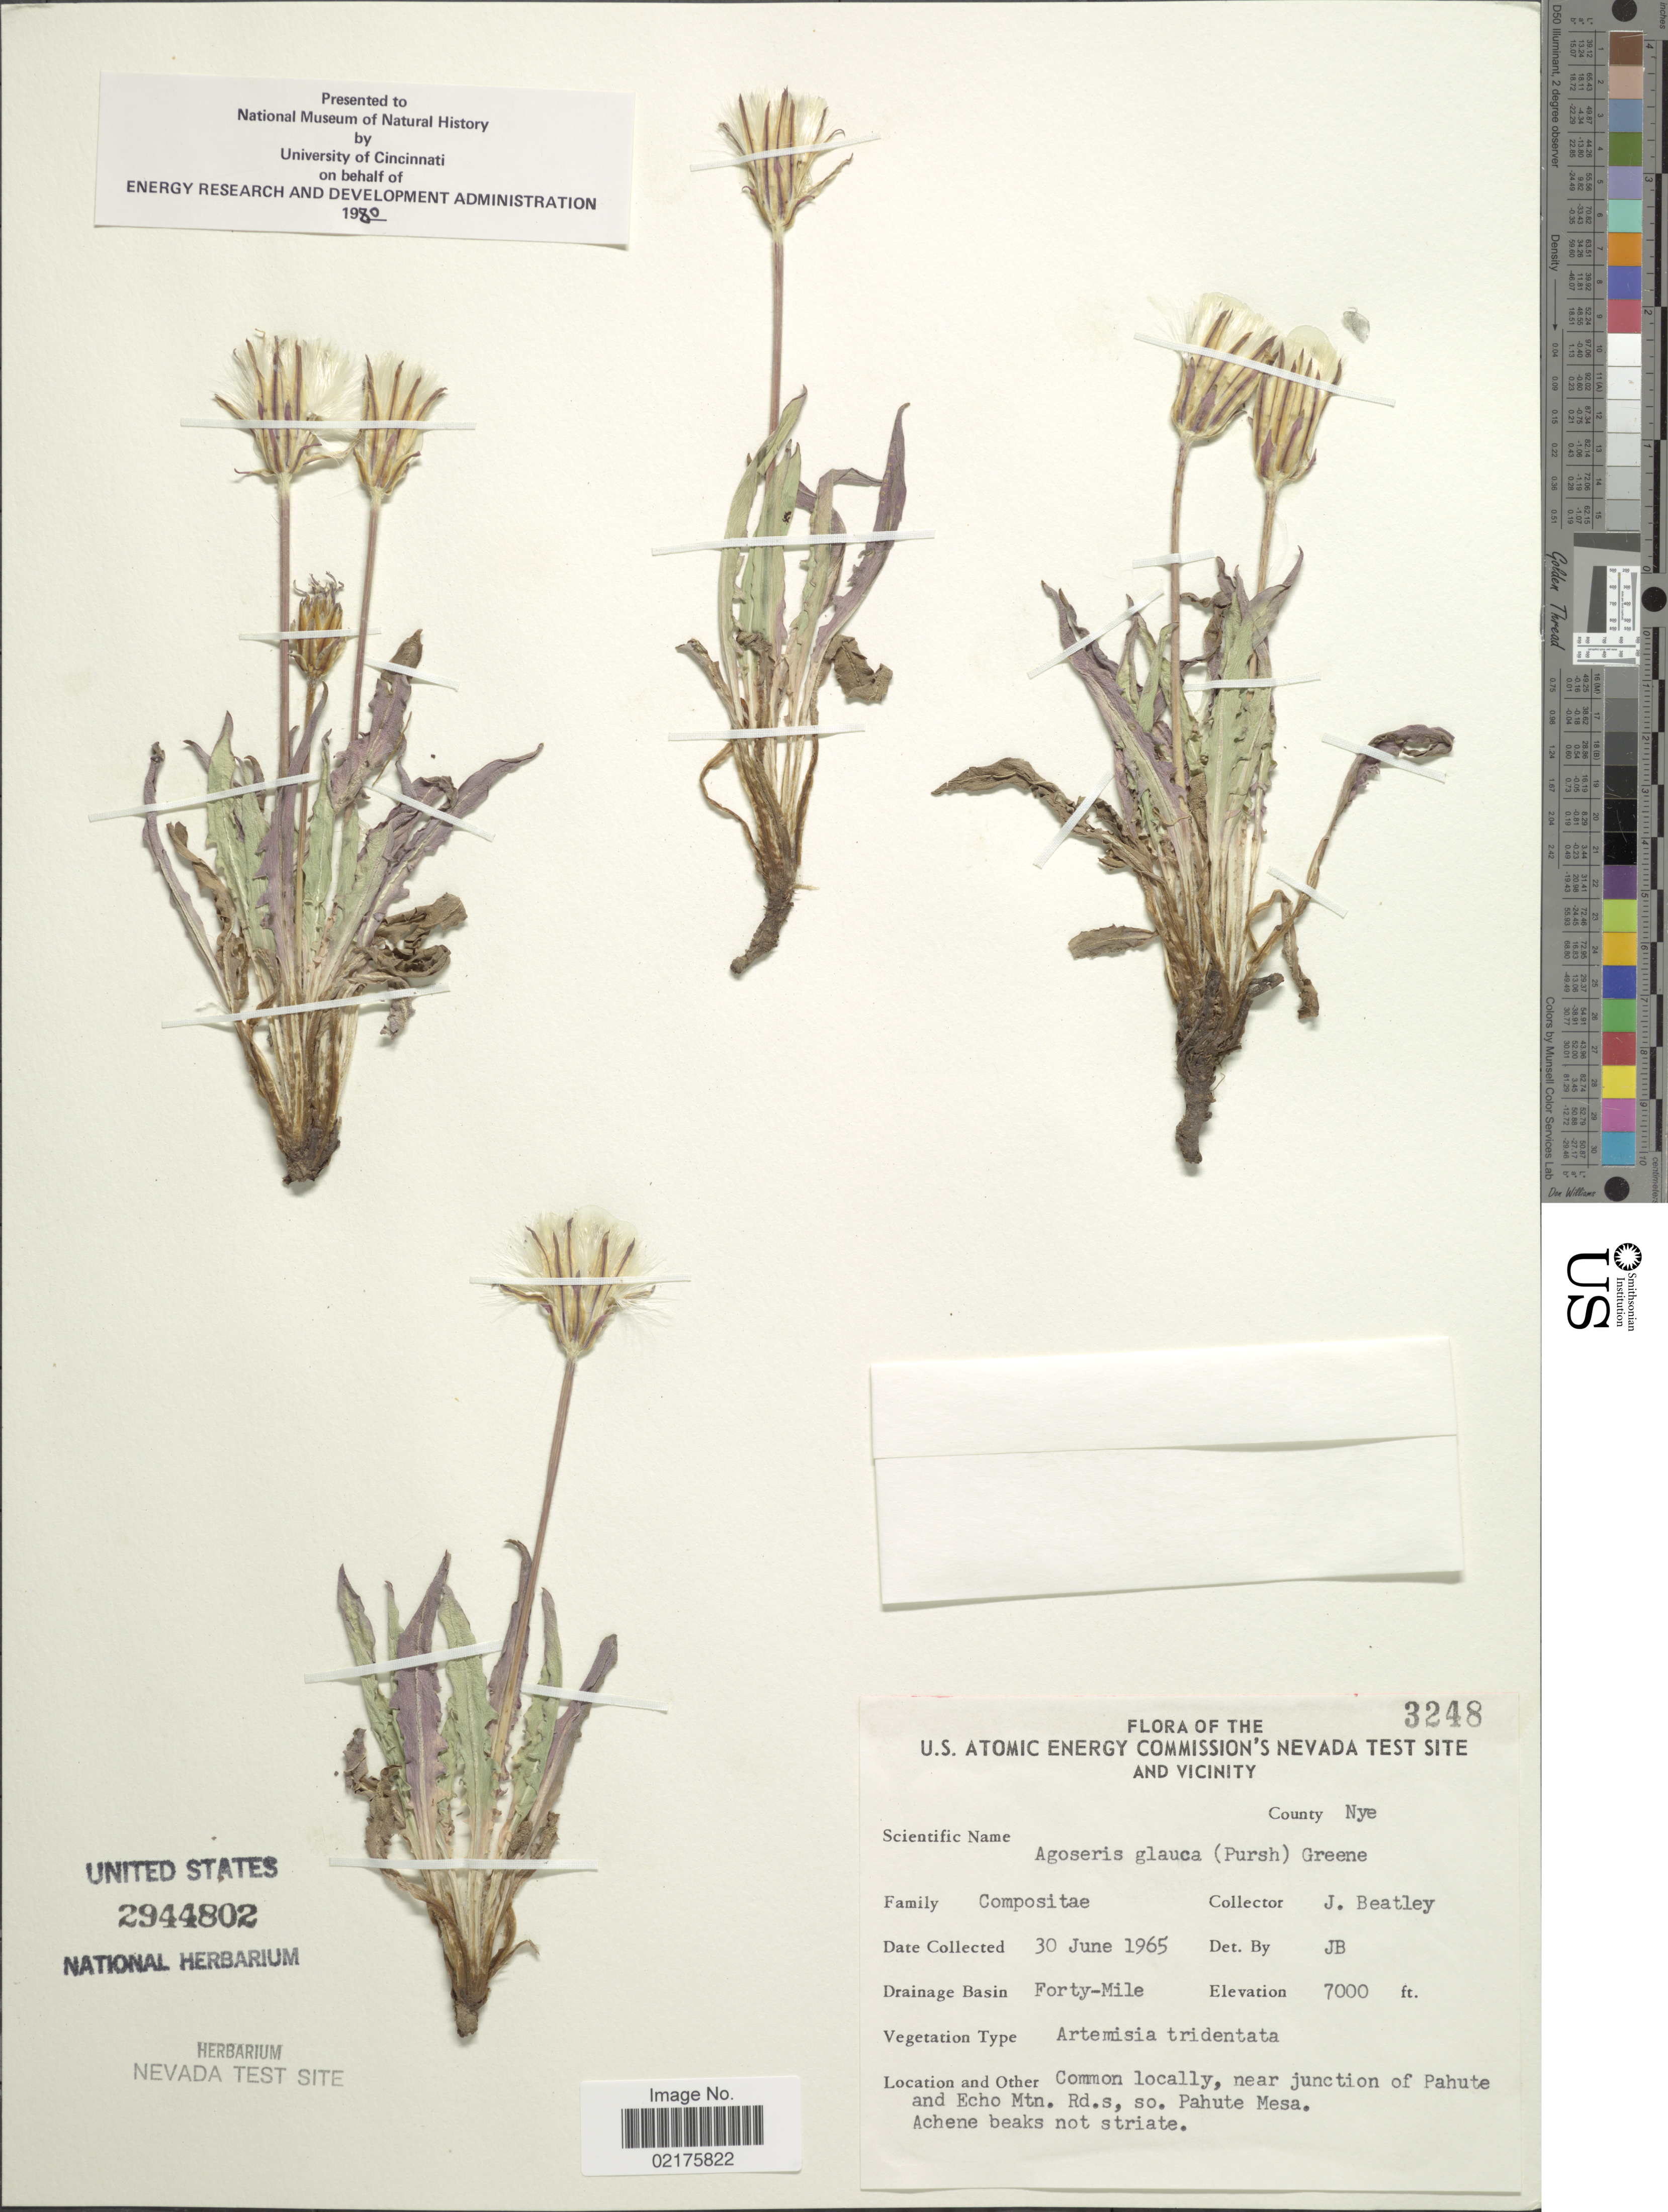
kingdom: Plantae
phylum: Tracheophyta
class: Magnoliopsida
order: Asterales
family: Asteraceae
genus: Agoseris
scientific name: Agoseris glauca var. glauca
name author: (Pursh) Raf.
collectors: J. C. Beatley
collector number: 3248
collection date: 1965-06-30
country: United States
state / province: Nevada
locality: U.S. Atomic Energy Commission's Nevada Test site and Vicinity, Drainage Basin : Forty-Mile, near junction of Pahute and Echo Mtn., Rd.s, so. Pahute Mesa, Achene beaks not striate, County: Nye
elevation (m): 2134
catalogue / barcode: US 2944802